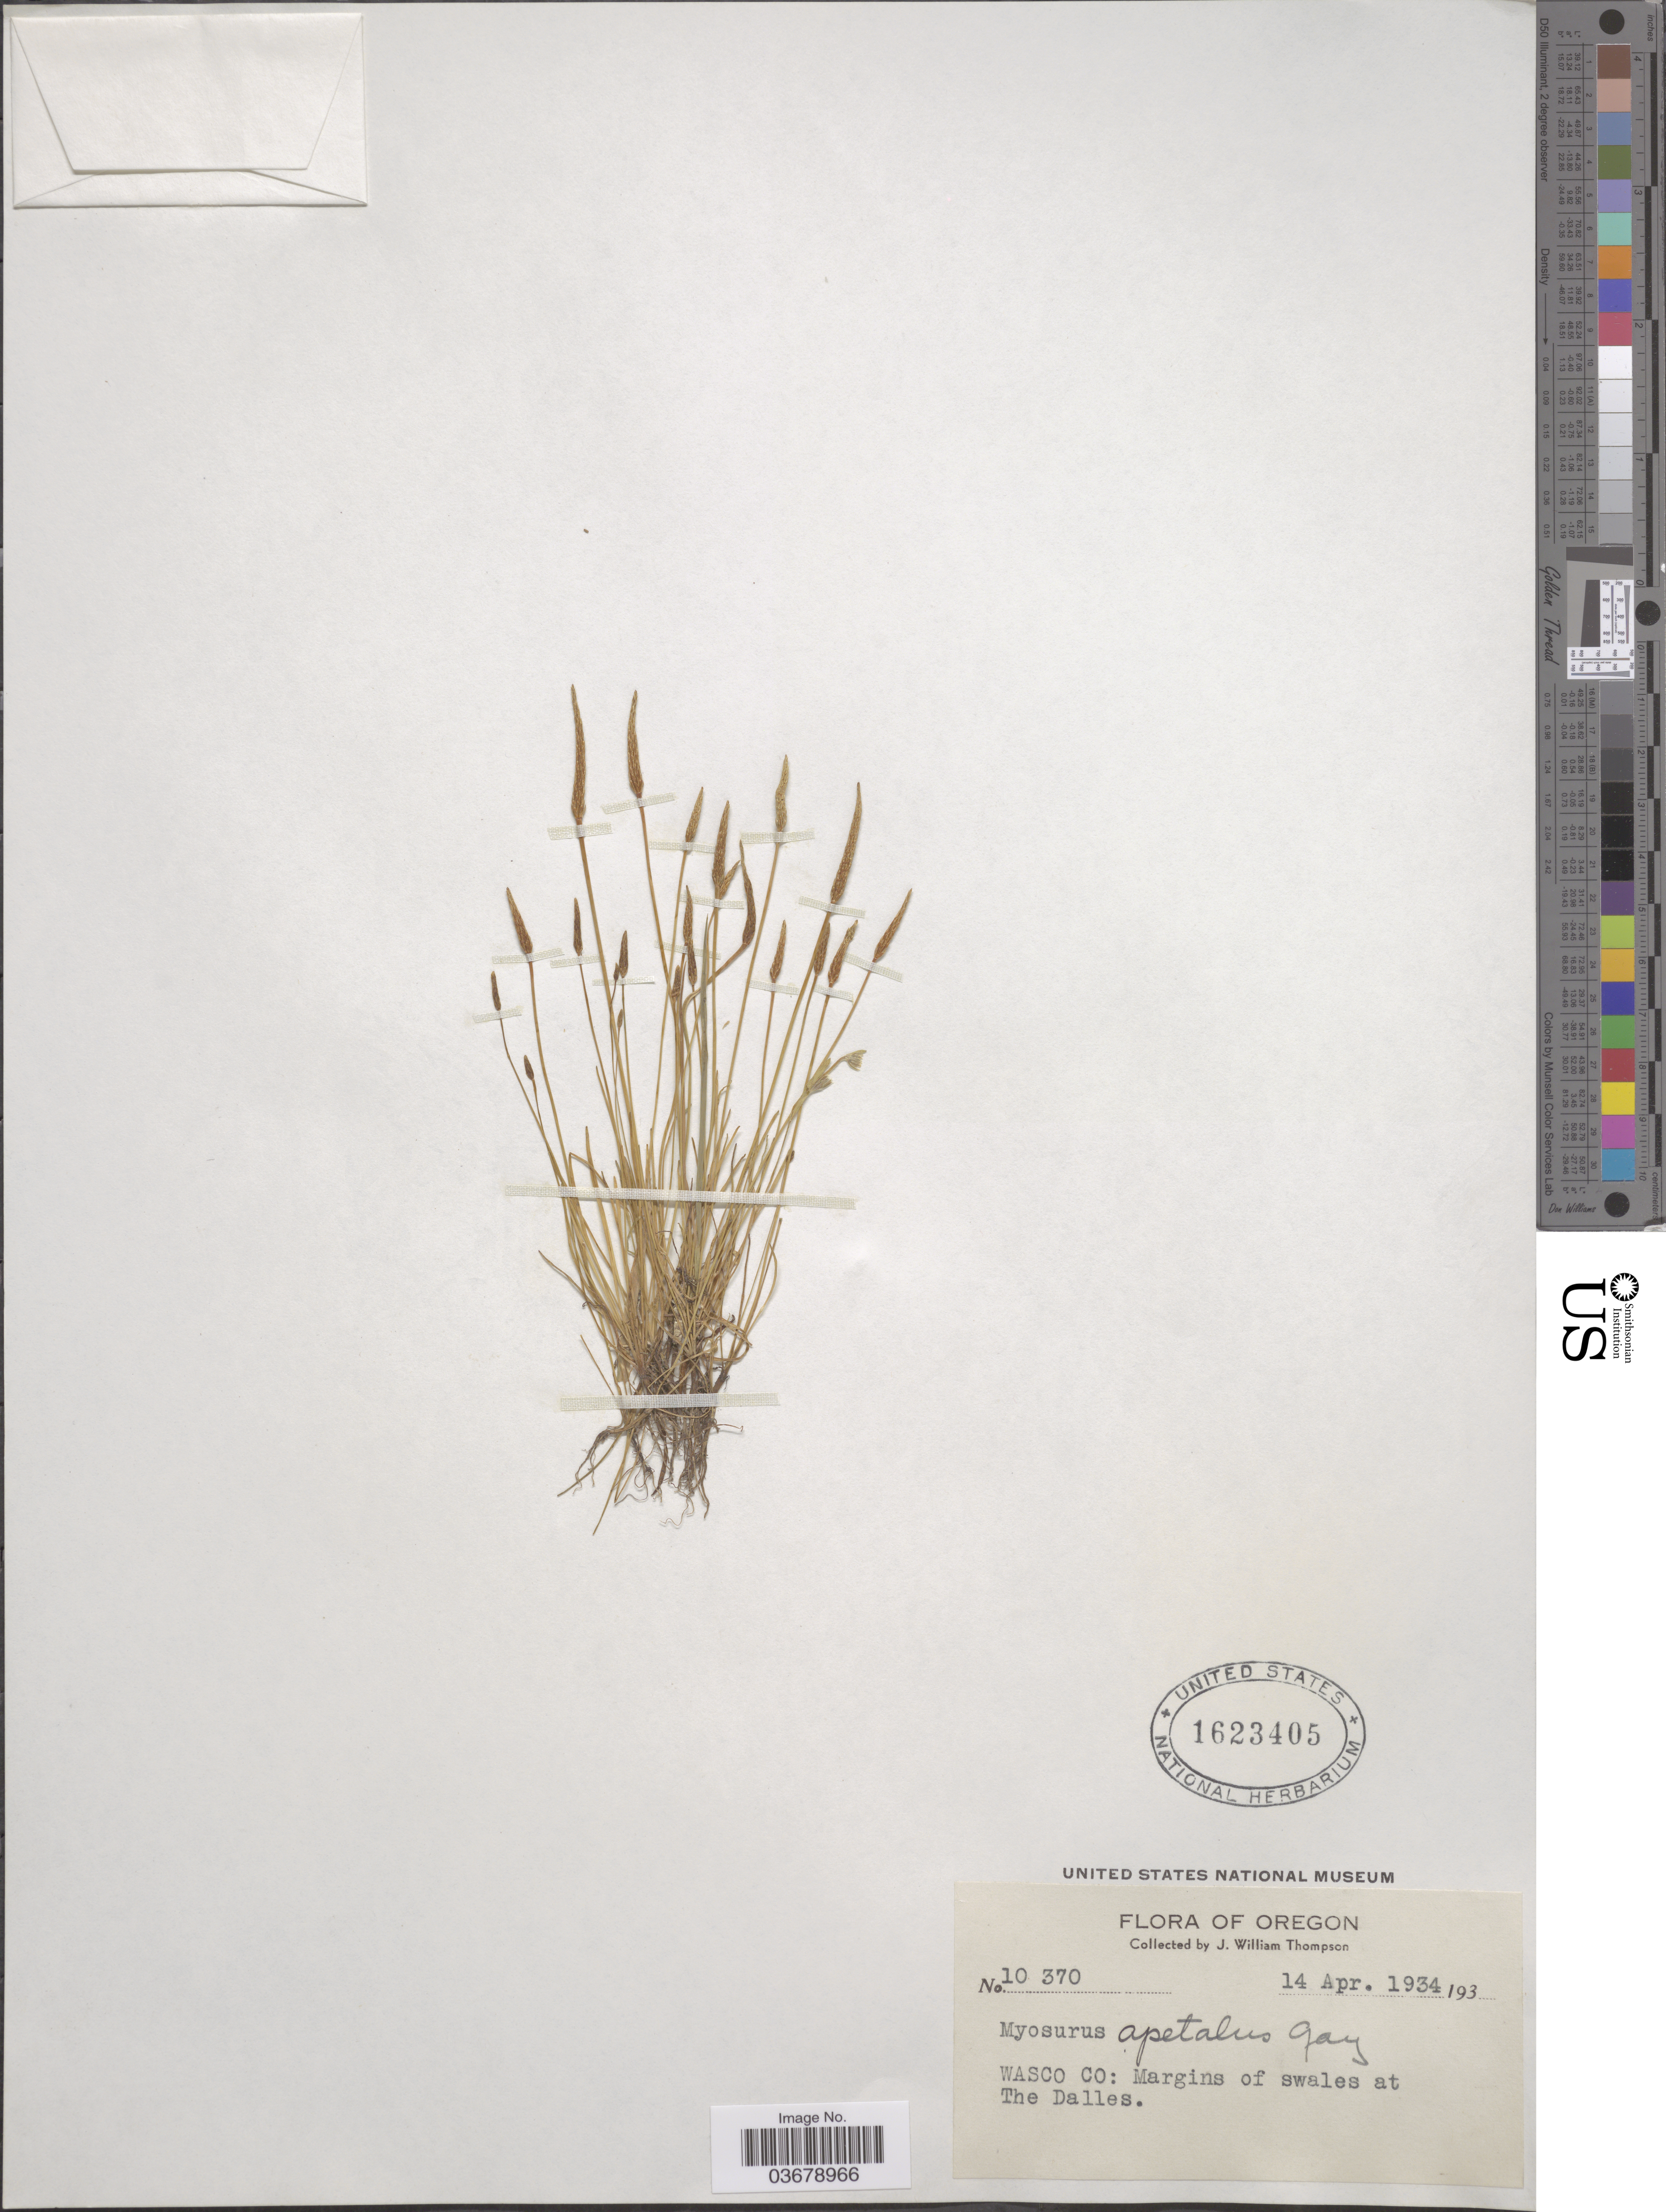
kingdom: Plantae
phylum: Tracheophyta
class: Magnoliopsida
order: Ranunculales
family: Ranunculaceae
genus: Myosurus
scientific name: Myosurus lepturus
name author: (A. Gray) Howell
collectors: J. W. Thompson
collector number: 10370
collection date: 1934-04-14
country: United States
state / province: Oregon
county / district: Wasco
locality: Wasco Co: Margins of swales at The Dalles.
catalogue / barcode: US 1623405